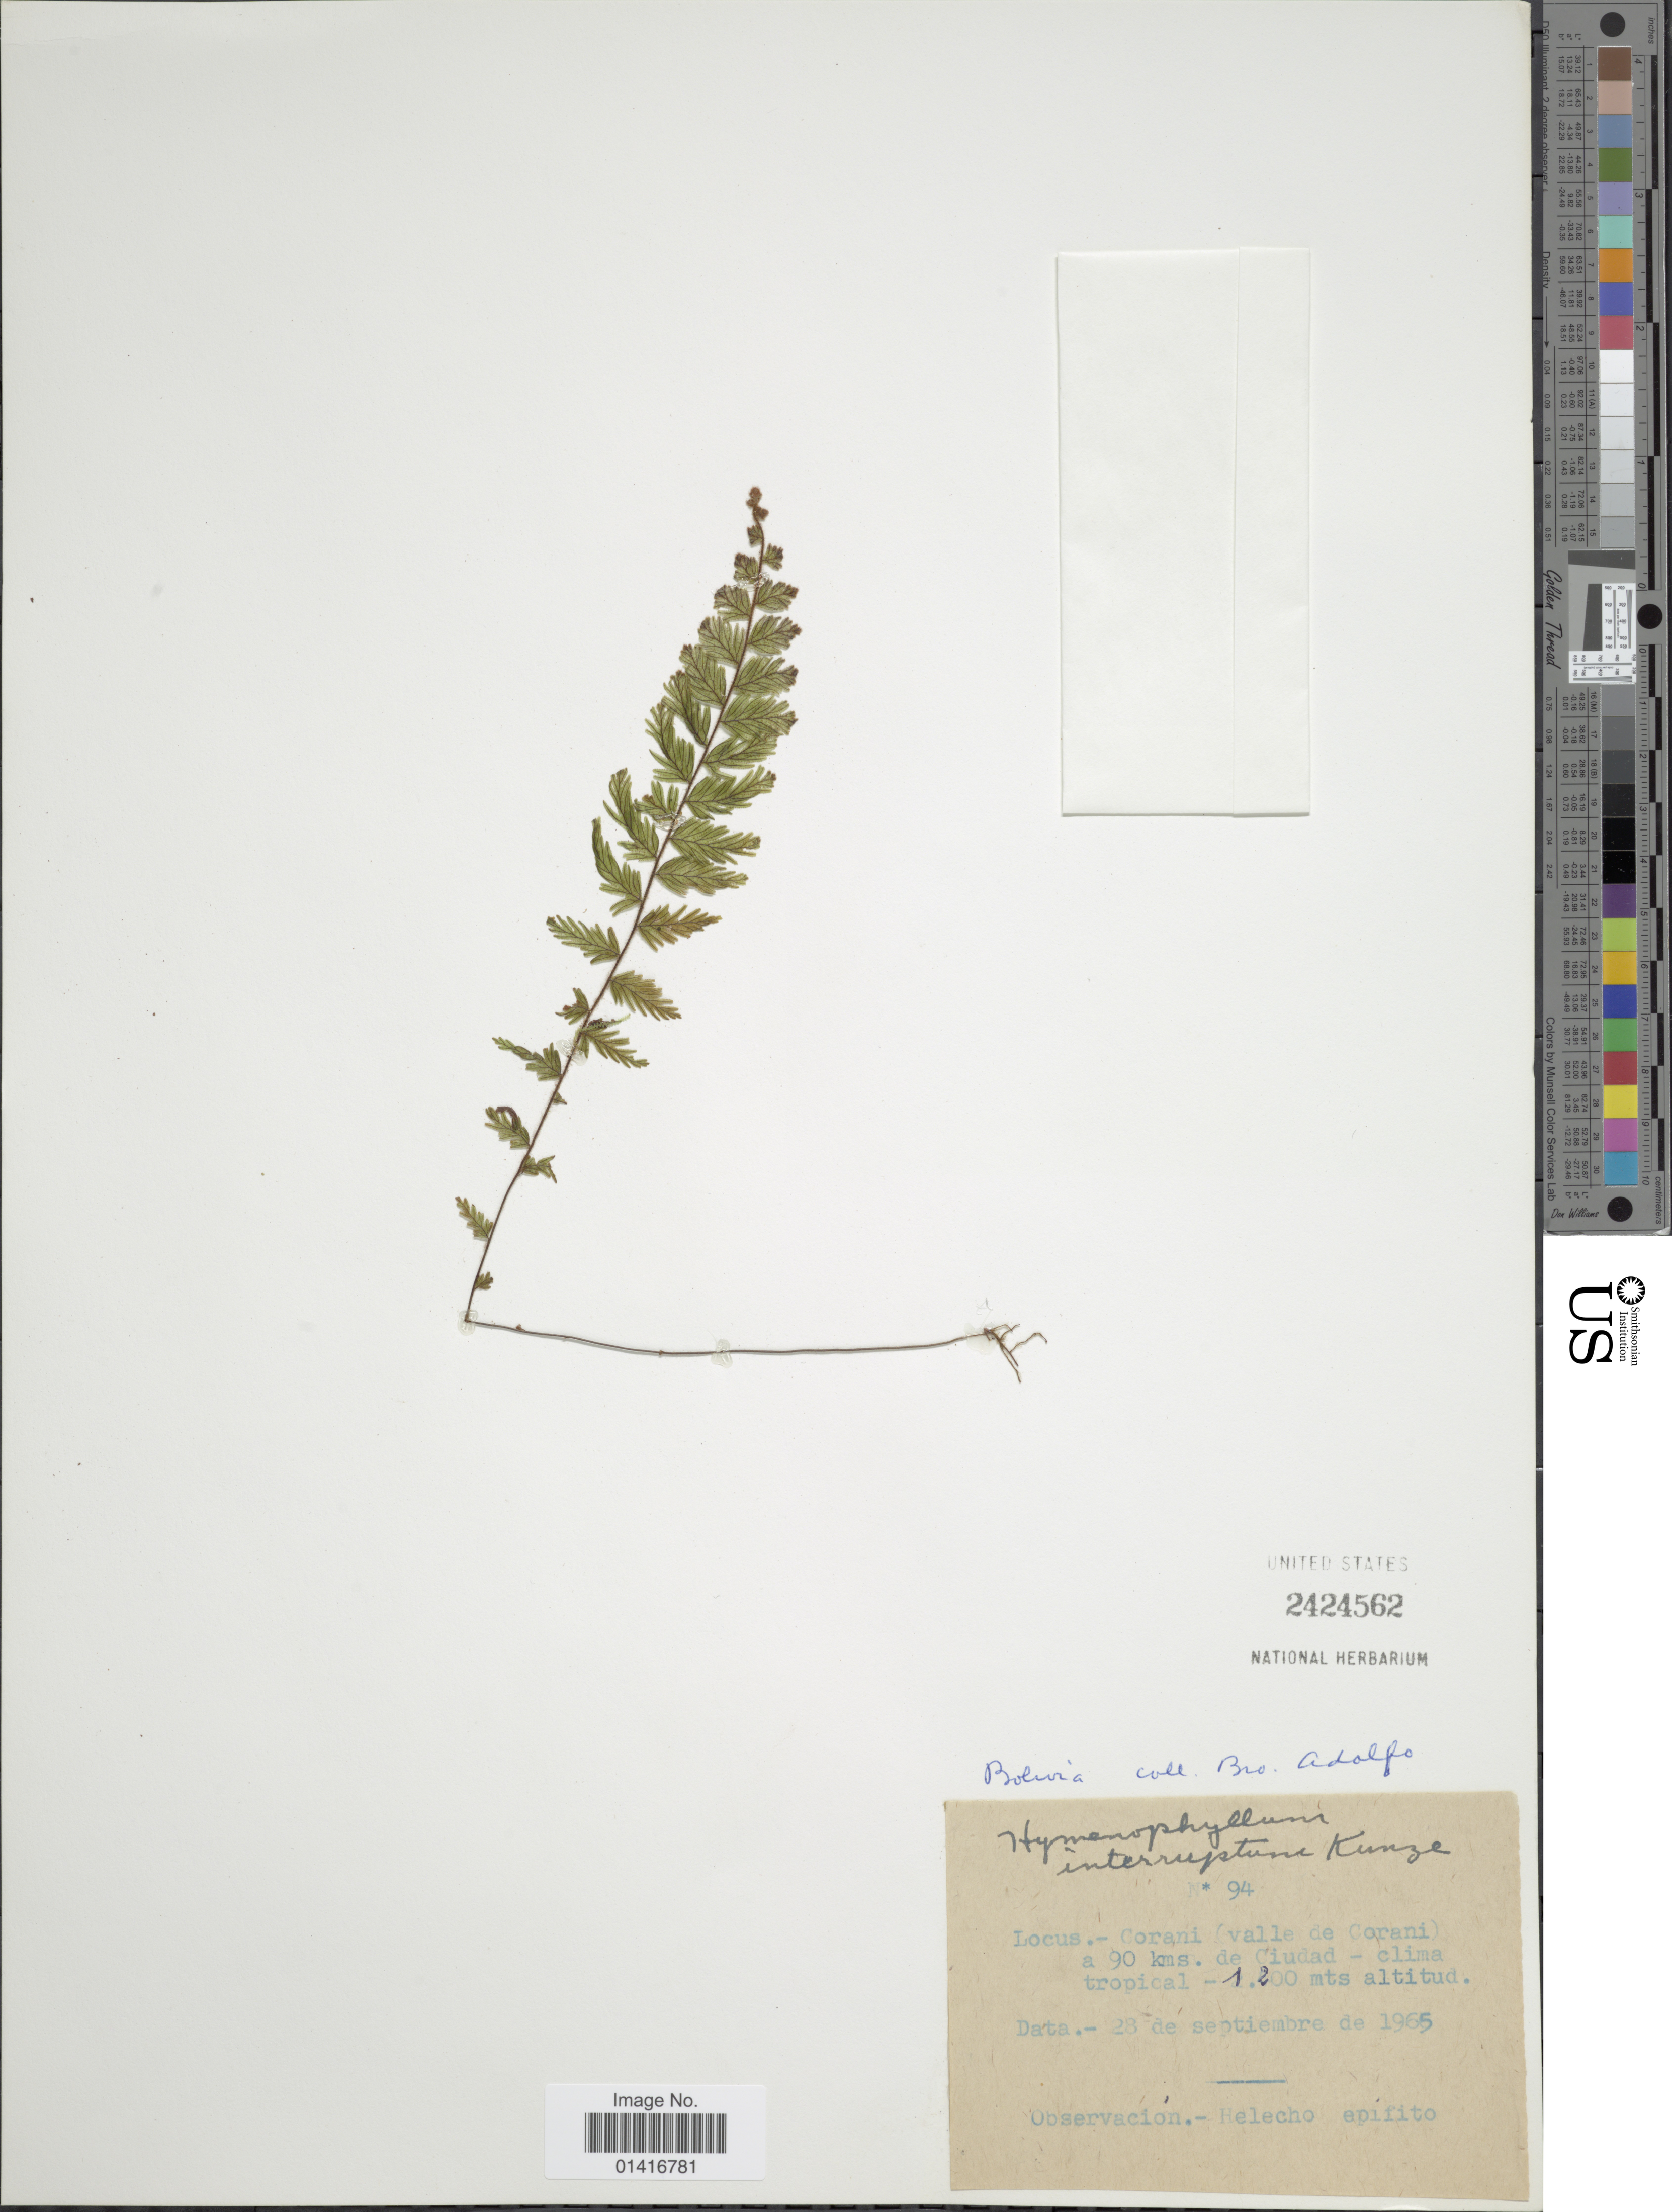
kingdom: Plantae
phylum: Tracheophyta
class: Polypodiopsida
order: Hymenophyllales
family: Hymenophyllaceae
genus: Hymenophyllum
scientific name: Hymenophyllum plumieri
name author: Hook. & Grev.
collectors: Bro. Adolfo M.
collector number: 94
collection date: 1965-09-28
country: Bolivia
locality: Corani (valle de Corani) a 90 Kms. de Ciudad - clima tropical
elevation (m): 1200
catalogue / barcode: US 2424562